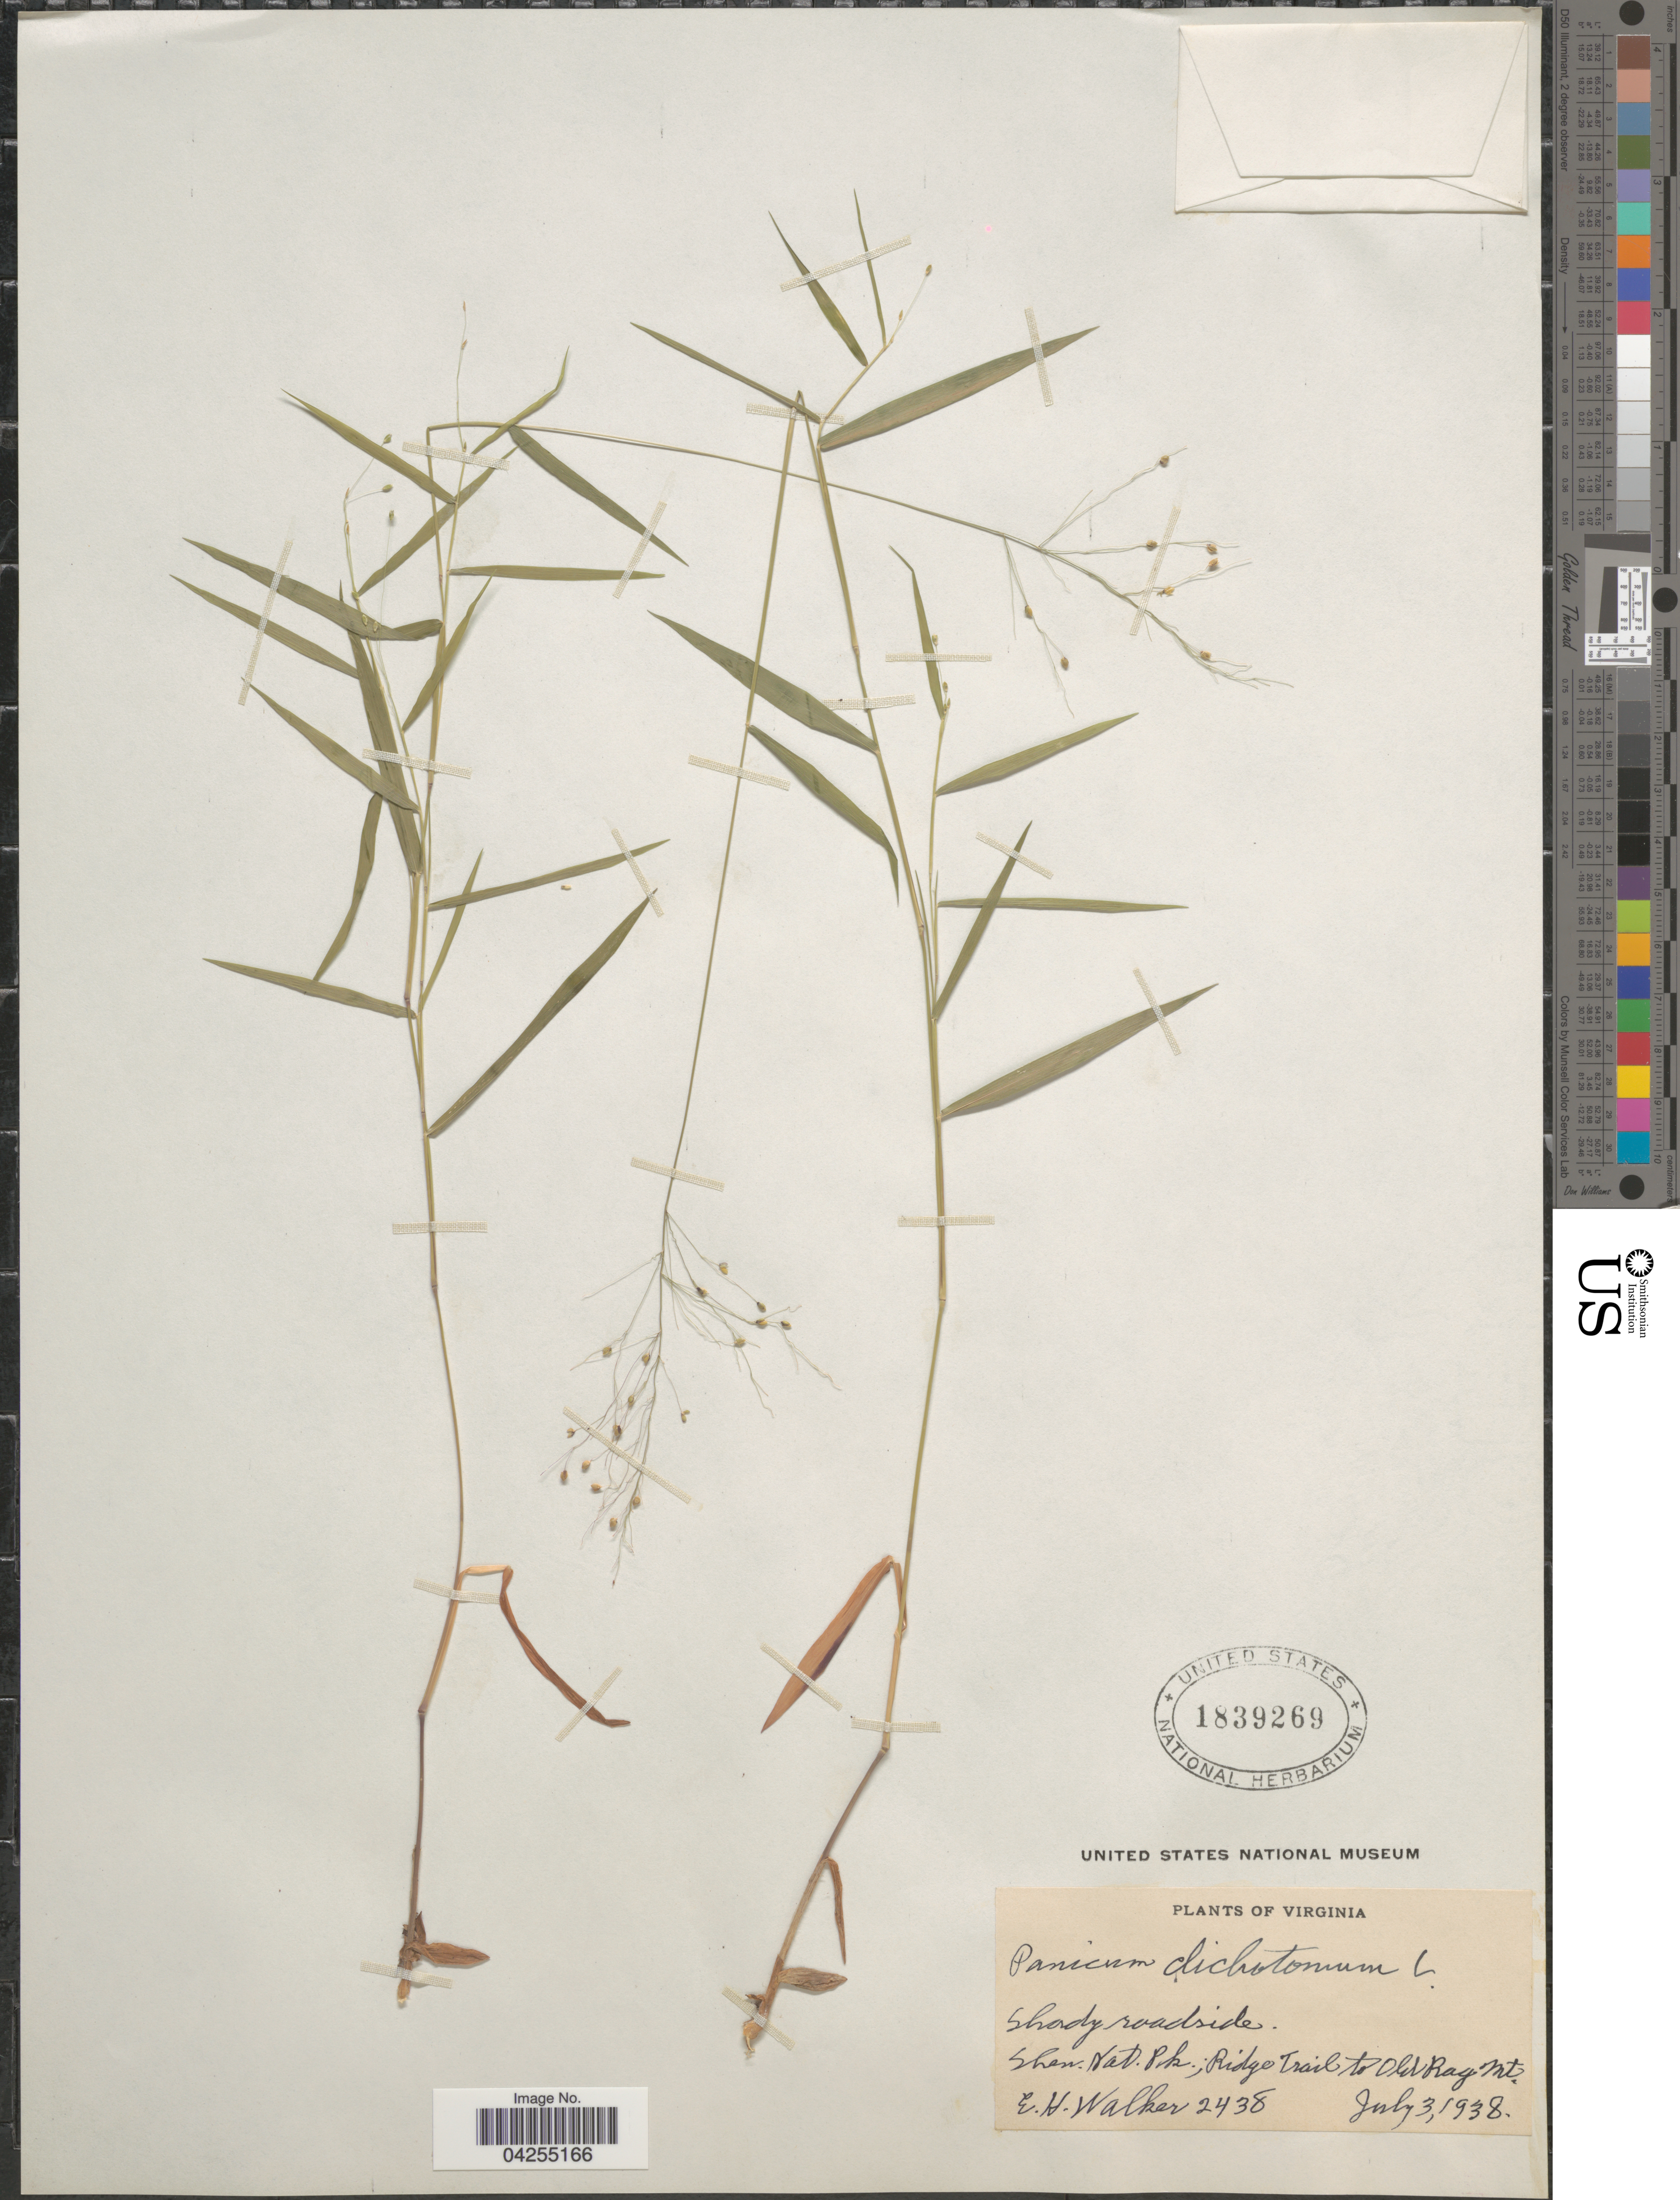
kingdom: Plantae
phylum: Tracheophyta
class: Liliopsida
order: Poales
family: Poaceae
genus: Dichanthelium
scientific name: Dichanthelium dichotomum var. dichotomum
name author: (L.) Gould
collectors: E. H. Walker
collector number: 2438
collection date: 1938-07-03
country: United States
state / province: Virginia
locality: Shen. Nat. Pk., Ridge Trail to Old Rag Mt.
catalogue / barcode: US 1839269